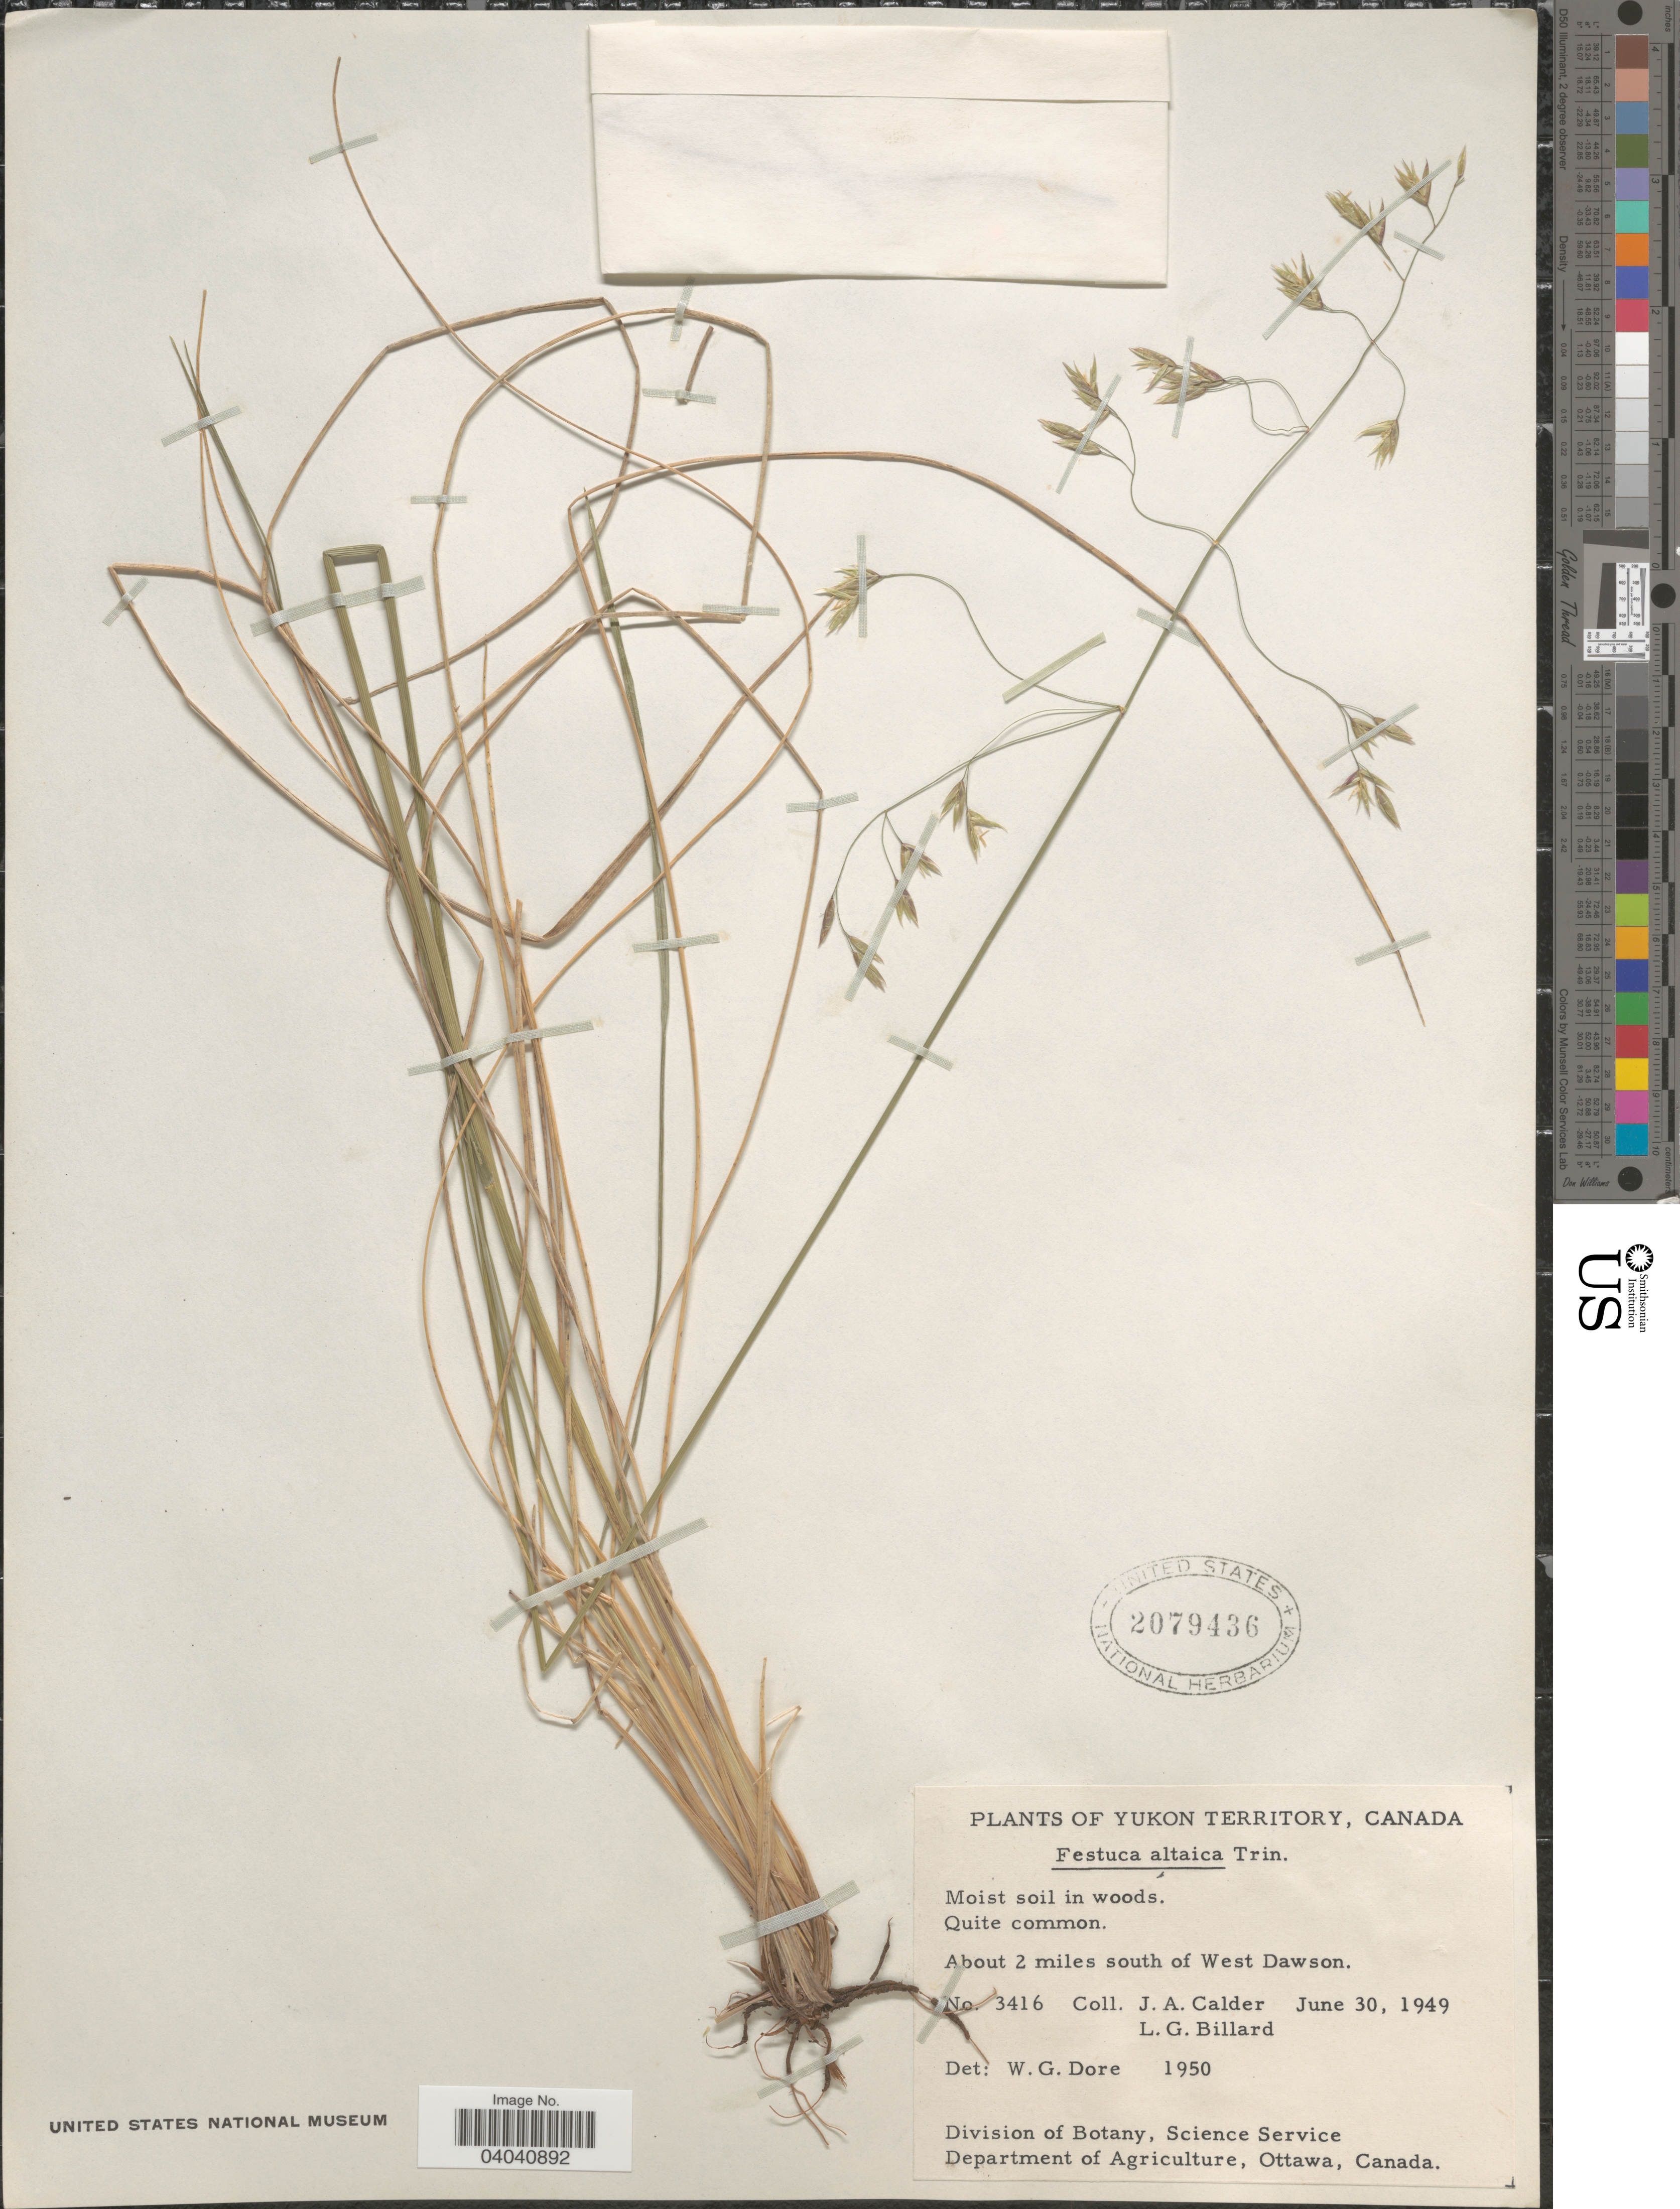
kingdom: Plantae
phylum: Tracheophyta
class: Liliopsida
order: Poales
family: Poaceae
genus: Festuca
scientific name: Festuca altaica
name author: Trin.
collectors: J. A. Calder & L. Billard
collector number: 3416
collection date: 1949-06-30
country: Canada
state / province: Yukon Territory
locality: About 2 miles south of West Dawson.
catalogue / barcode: US 2079436